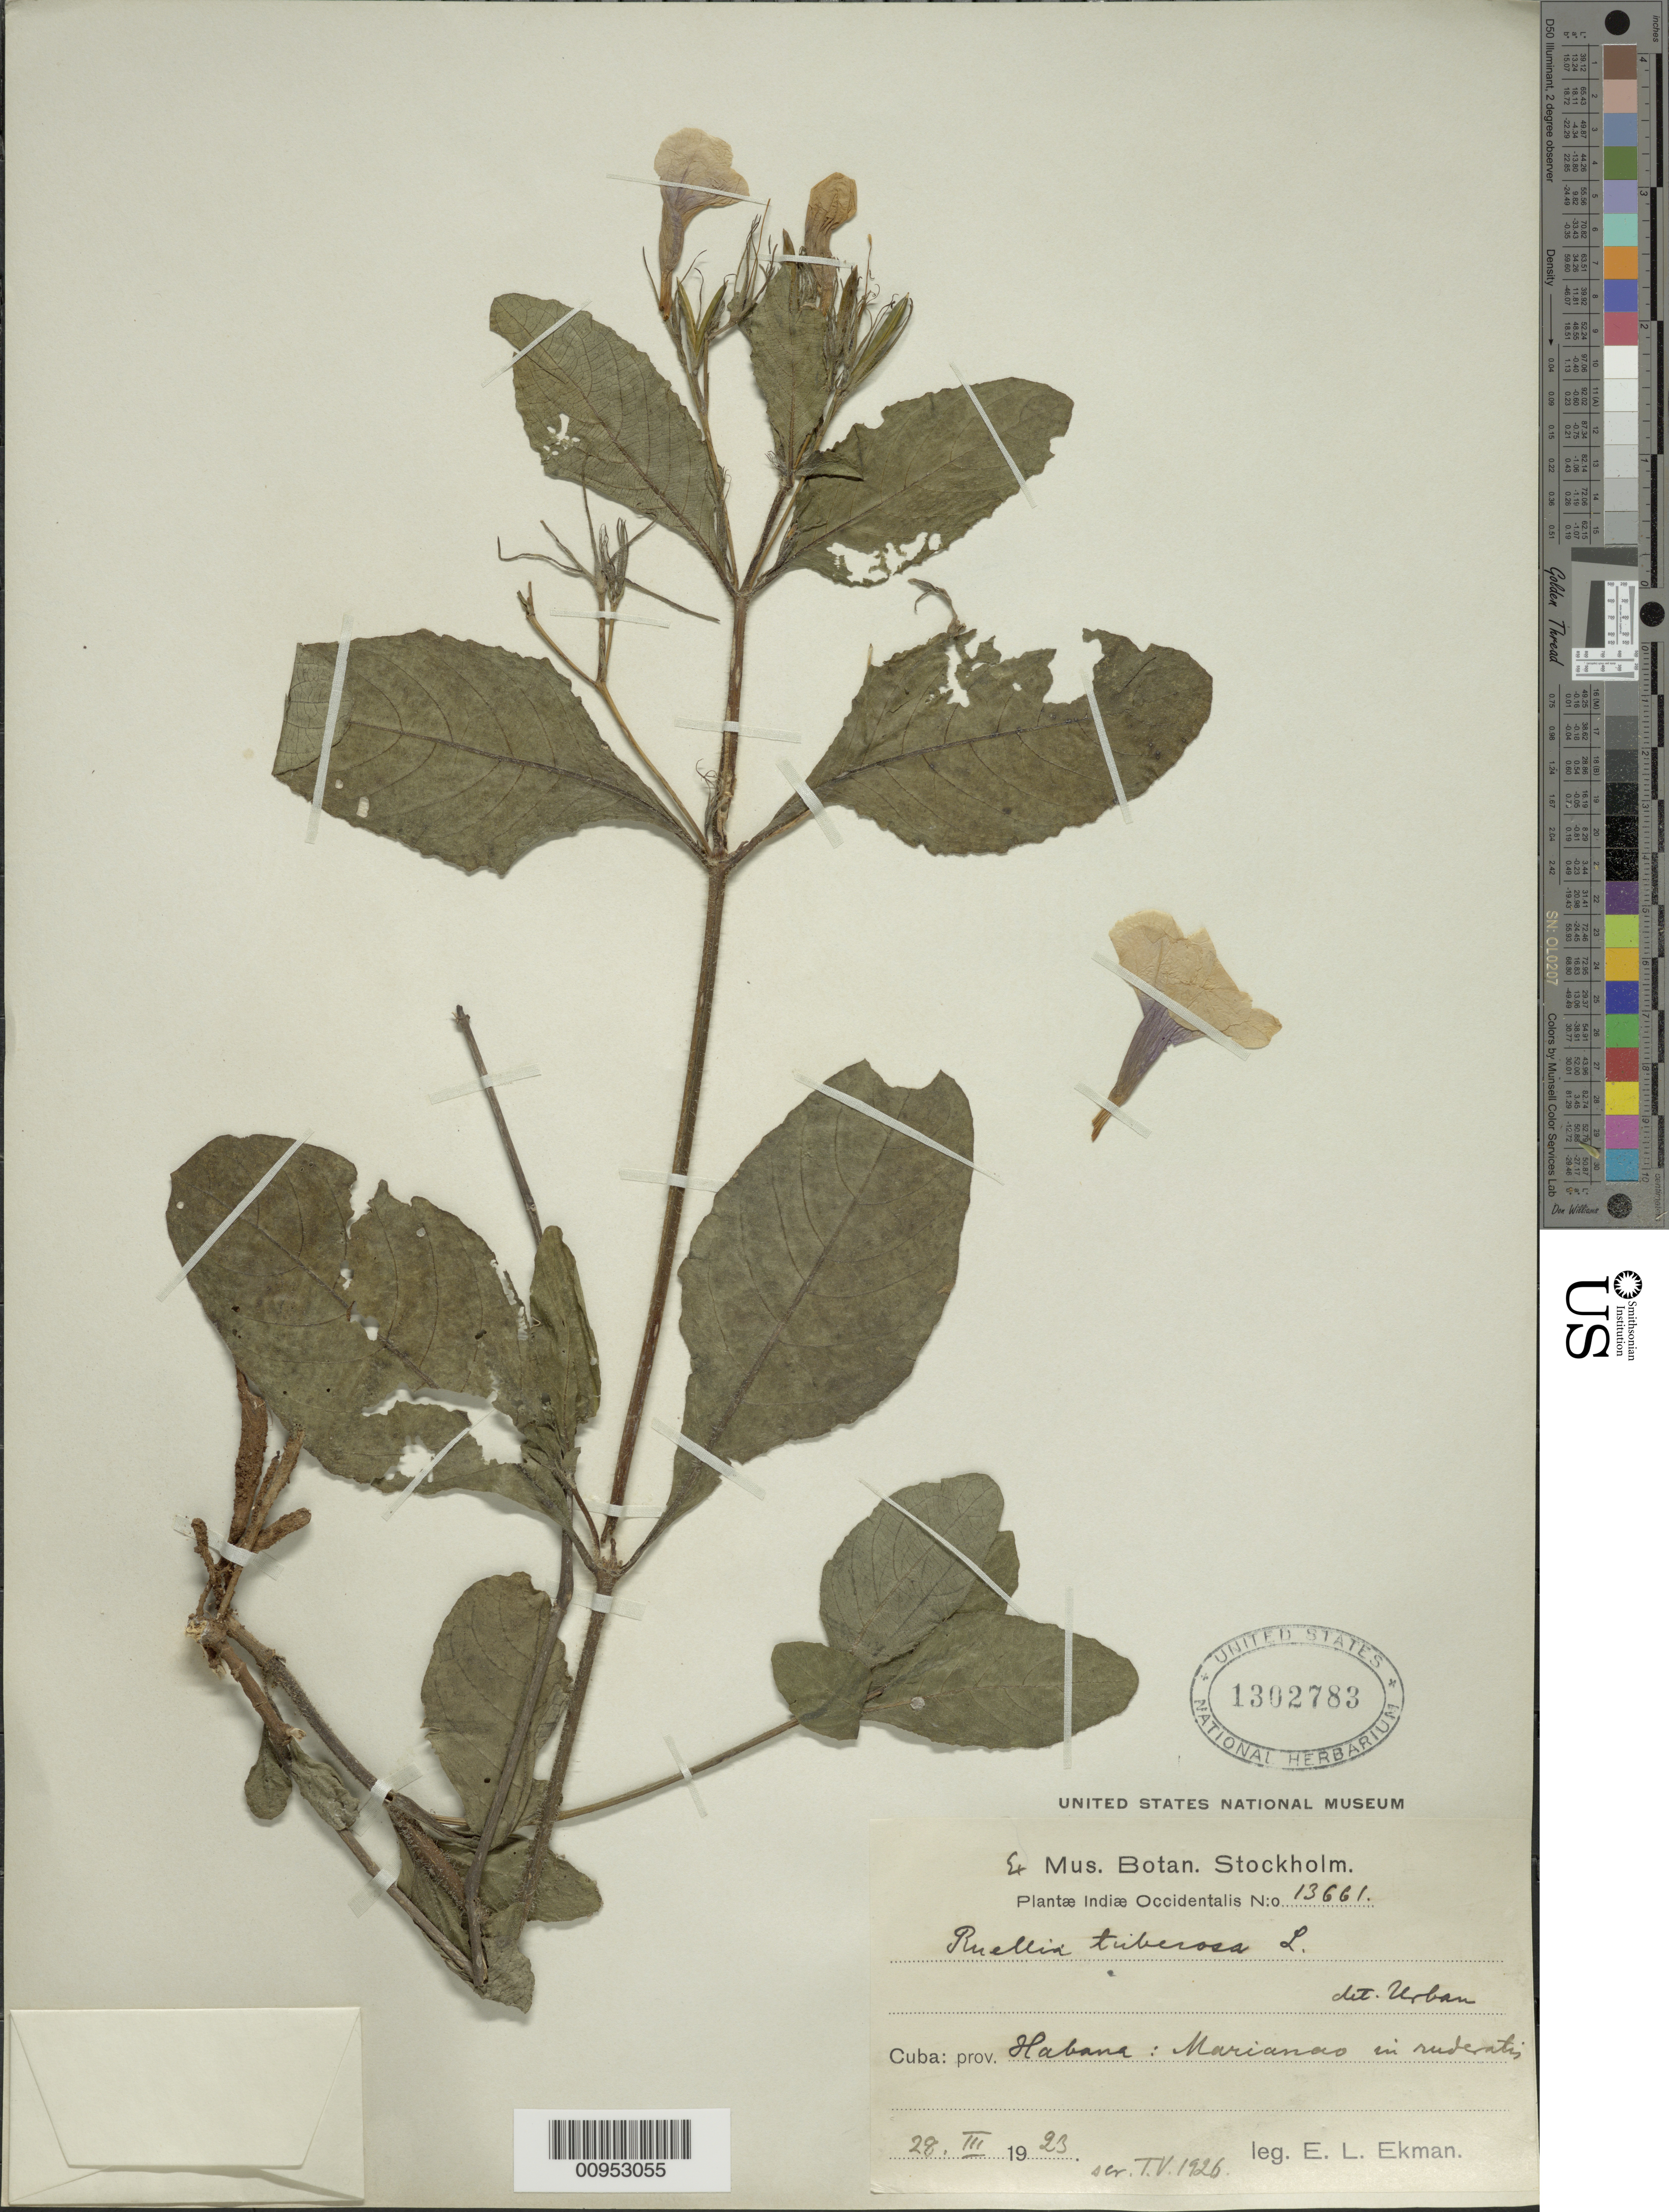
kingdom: Plantae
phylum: Tracheophyta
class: Magnoliopsida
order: Lamiales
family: Acanthaceae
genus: Ruellia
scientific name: Ruellia tuberosa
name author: L.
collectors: E. L. Ekman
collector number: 13661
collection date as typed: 28 Mar 1923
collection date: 1923-03-28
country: Cuba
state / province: La Habana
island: Cuba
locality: Marianas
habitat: In ruderatis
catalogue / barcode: US 1302783